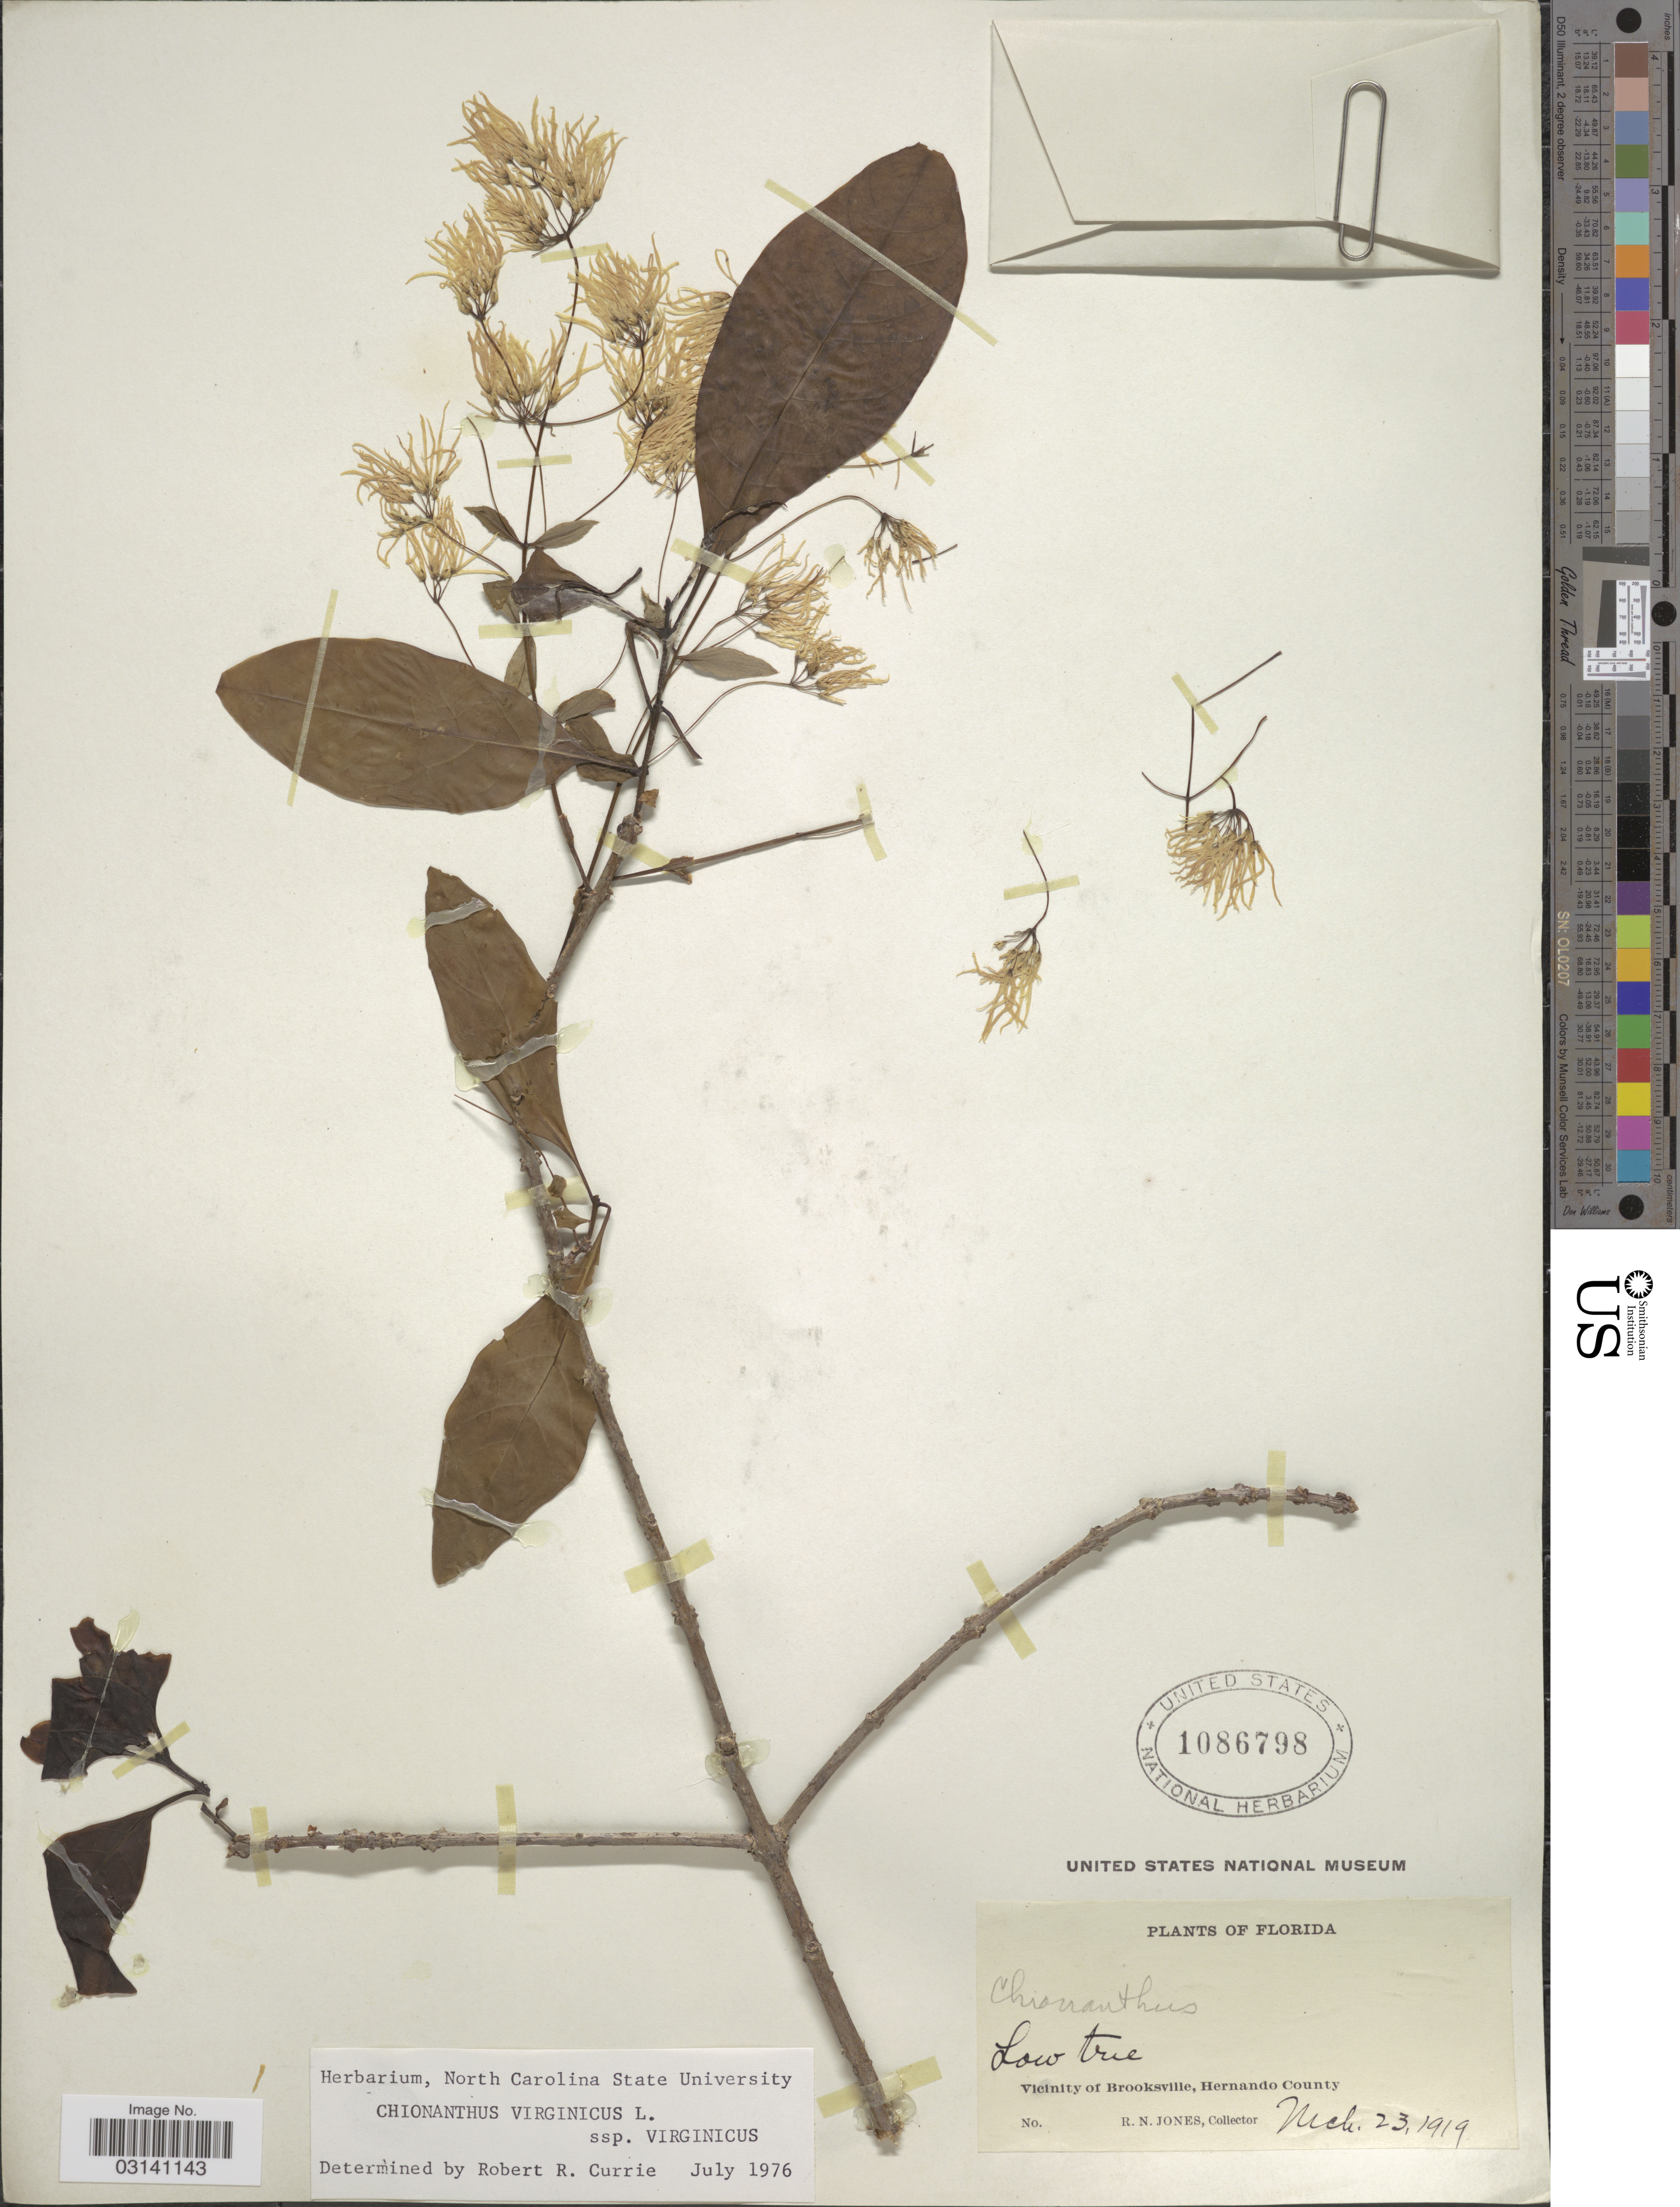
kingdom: Plantae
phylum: Tracheophyta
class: Magnoliopsida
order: Lamiales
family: Oleaceae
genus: Chionanthus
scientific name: Chionanthus virginicus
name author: L.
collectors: R. N. Jones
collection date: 1919-03-23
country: United States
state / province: Florida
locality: Vicinity of Brooksville, Hernando County.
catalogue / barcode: US 1086798